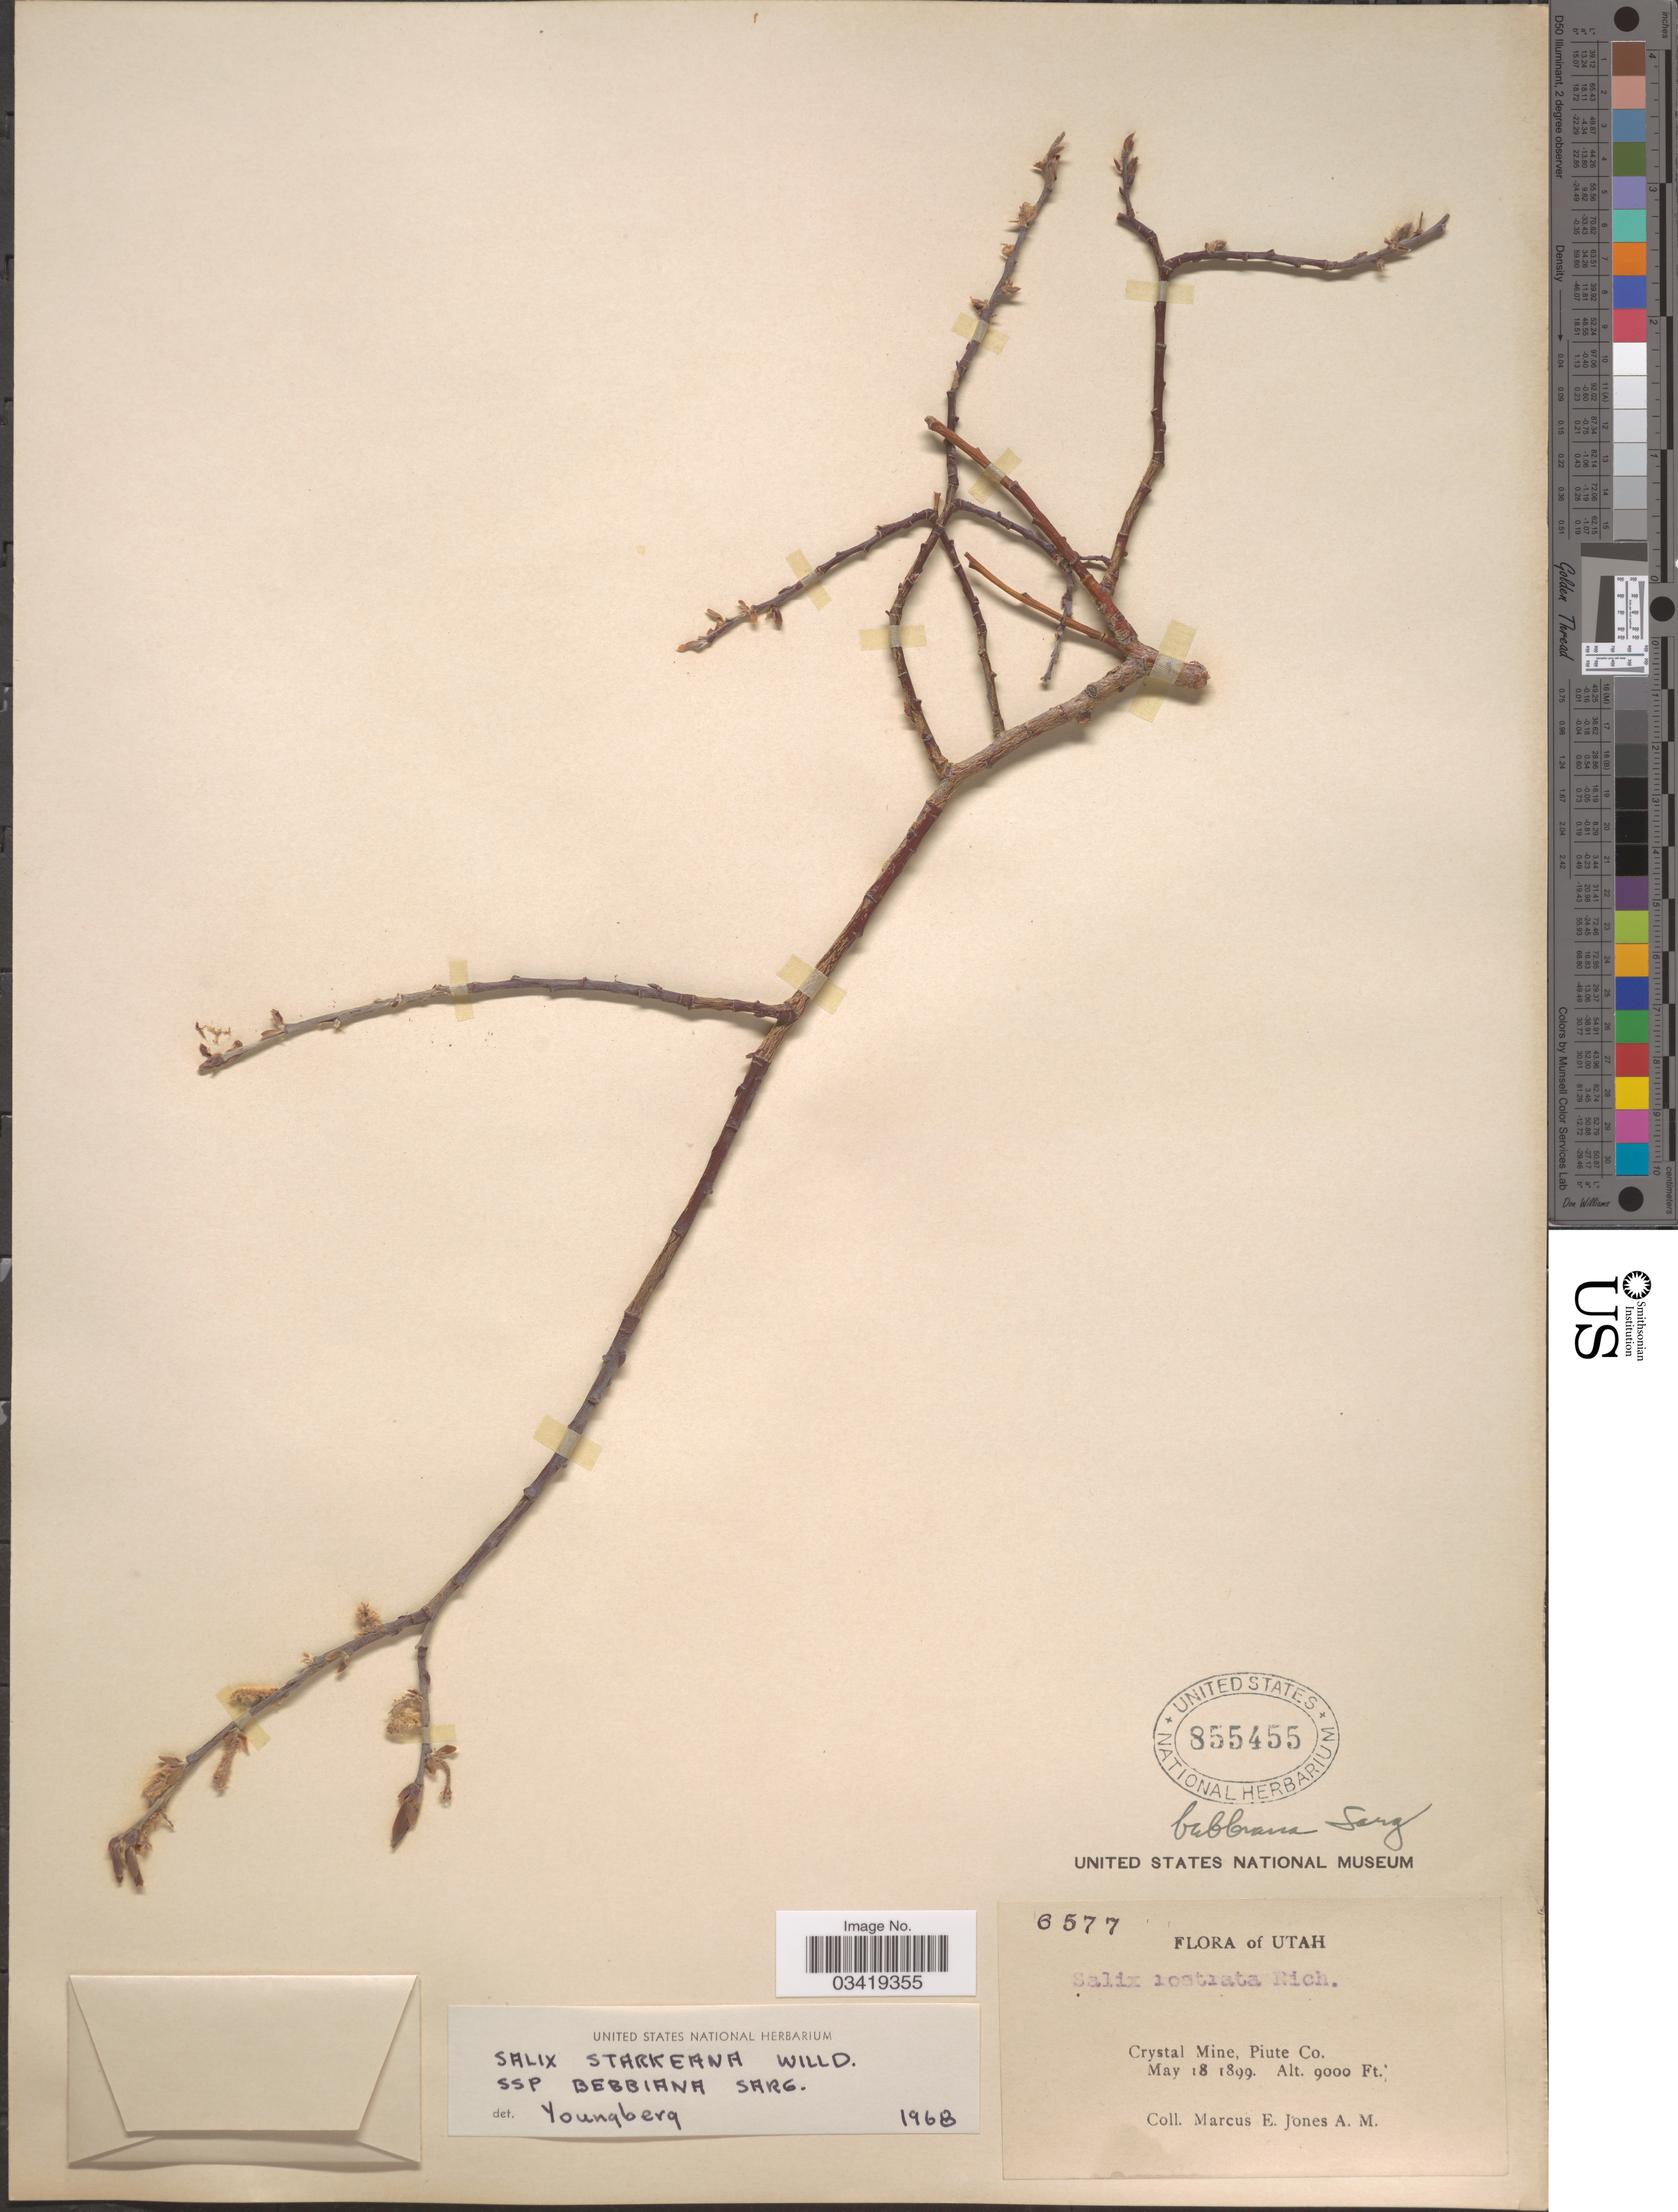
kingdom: Plantae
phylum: Tracheophyta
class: Magnoliopsida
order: Malpighiales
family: Salicaceae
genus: Salix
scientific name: Salix bebbiana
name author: Sarg.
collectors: M. E. Jones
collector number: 6577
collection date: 1899-05-18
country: United States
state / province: Utah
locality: Crystal Mine, Piute Co.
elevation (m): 2743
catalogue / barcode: US 855455